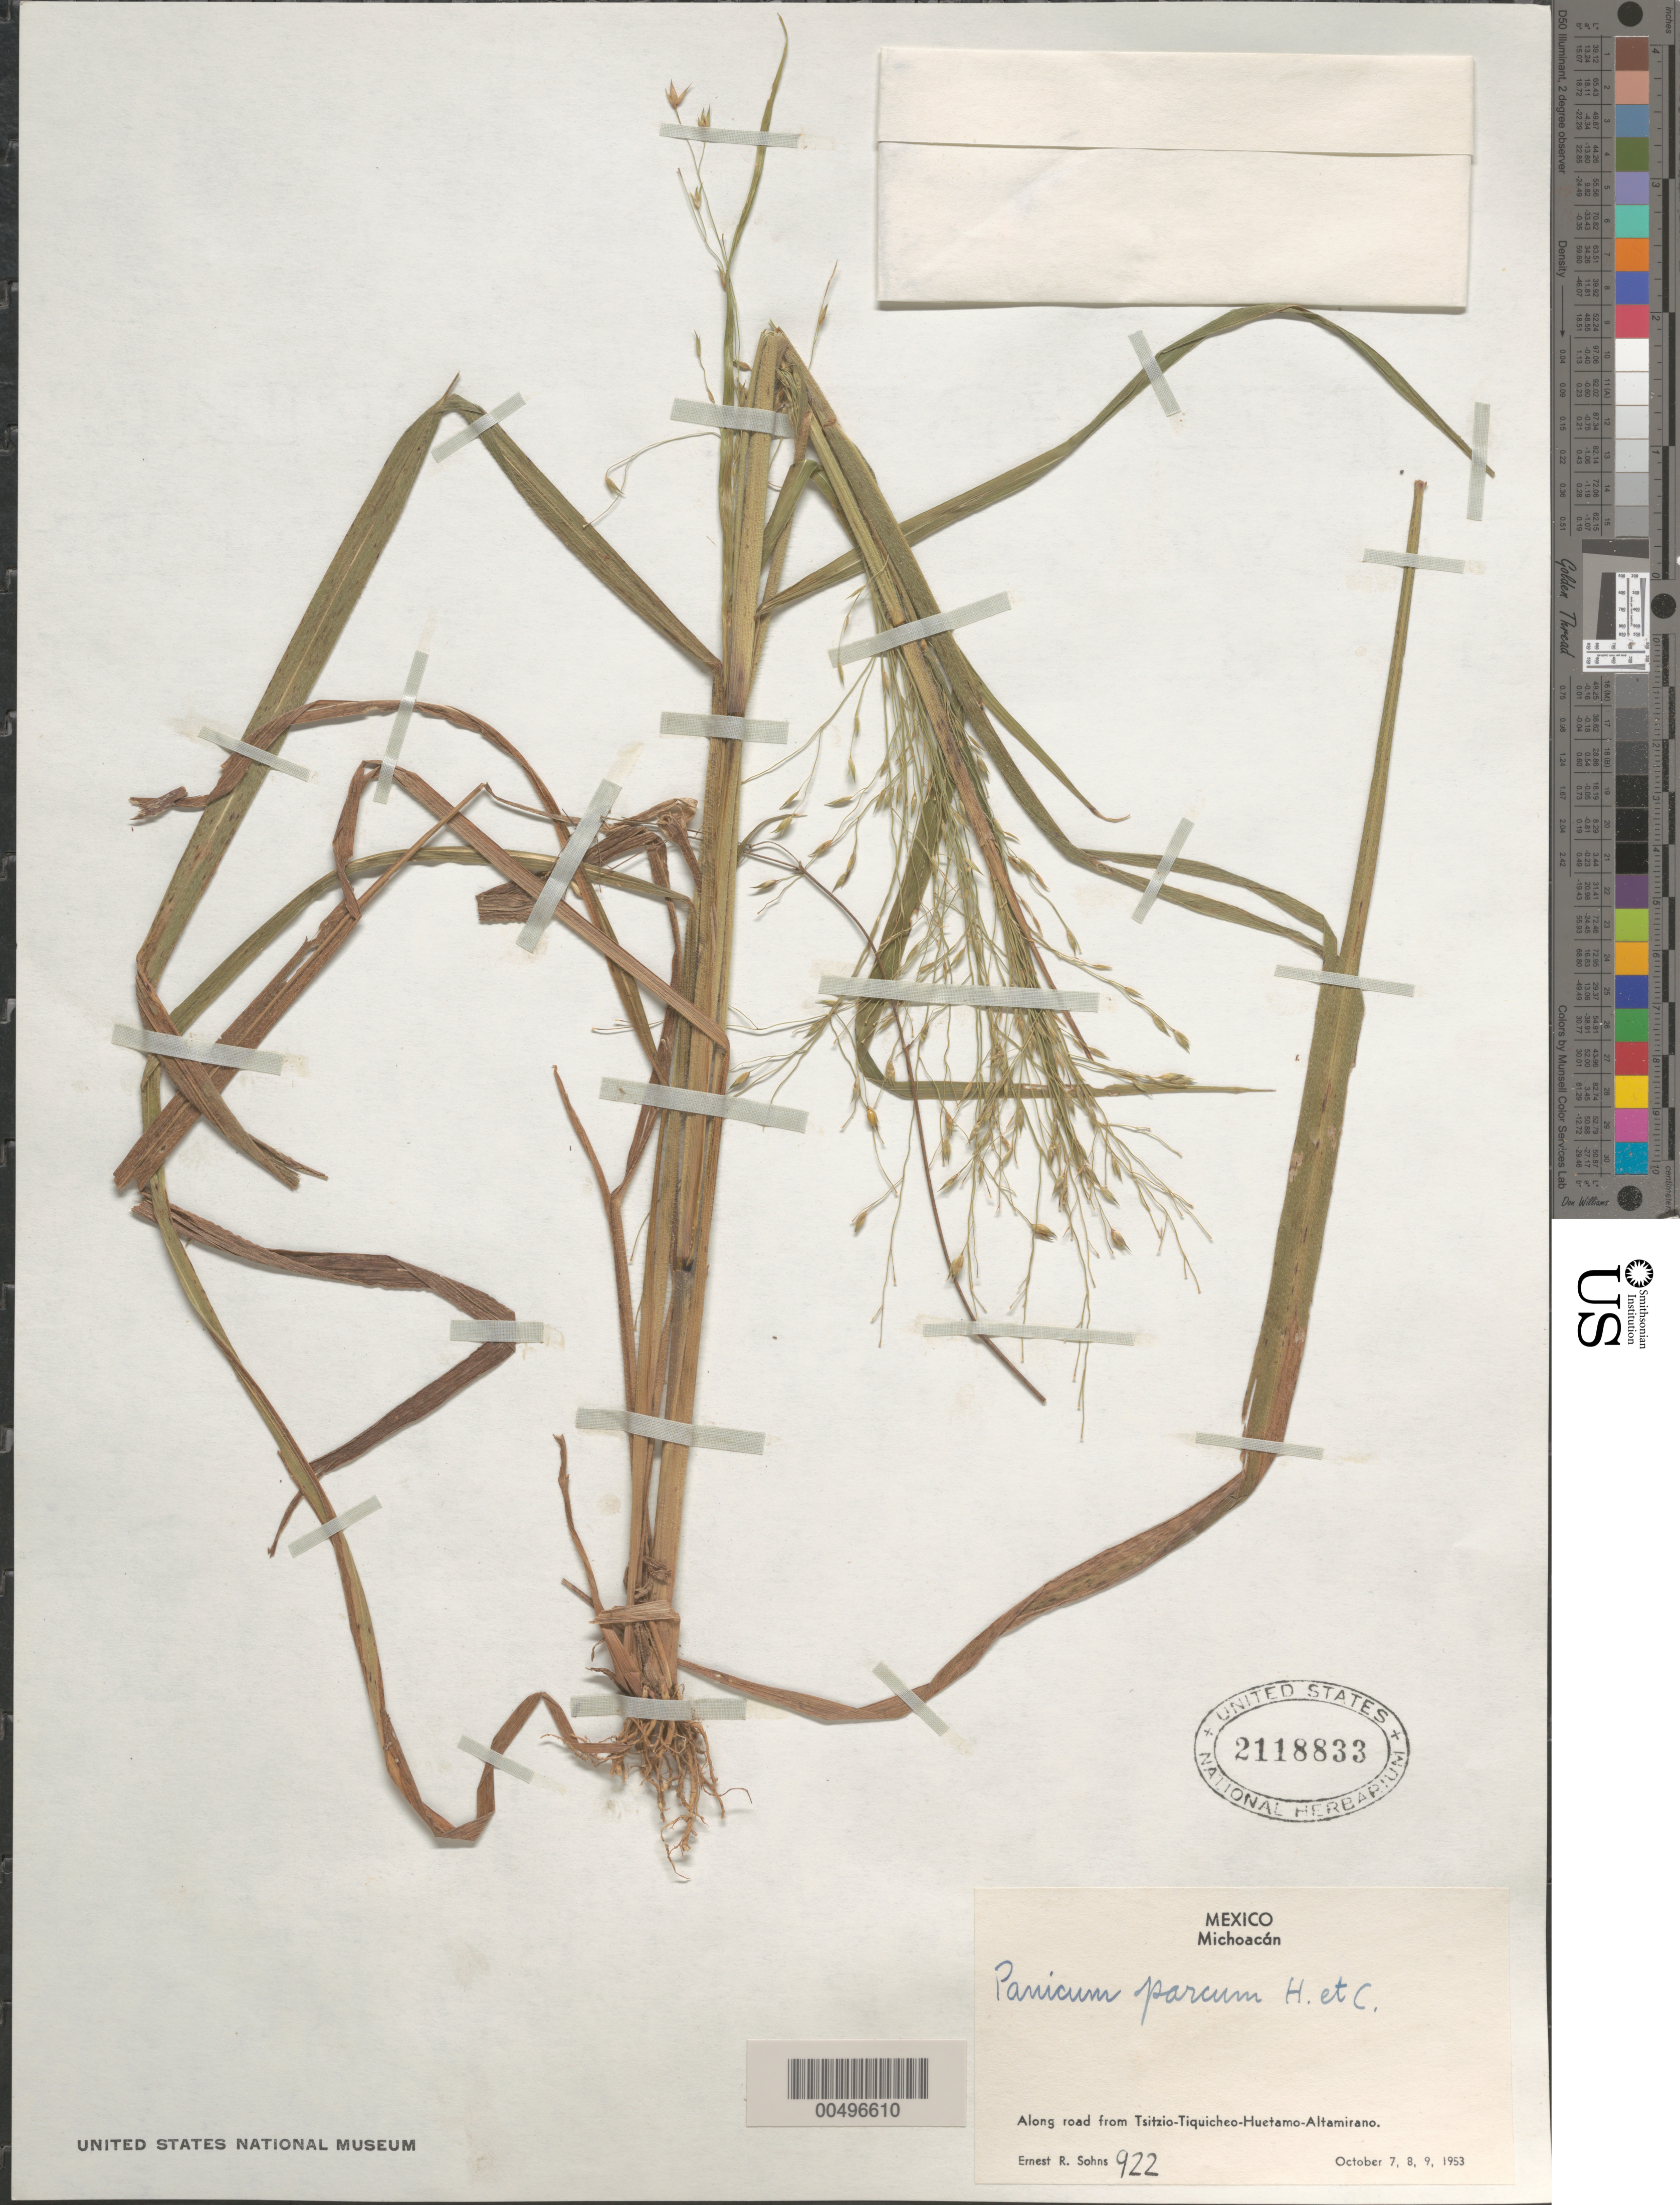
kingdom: Plantae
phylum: Tracheophyta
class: Liliopsida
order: Poales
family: Poaceae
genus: Panicum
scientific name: Panicum parcum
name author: Hitchc. & Chase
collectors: E. R. Sohns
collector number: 922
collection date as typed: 7 Oct 1953 to 9 Oct 1953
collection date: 1953-10-07/1953-10-09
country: Mexico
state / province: Michoacán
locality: Along rd from Tsitzio-Tiquicheo-Huetamo-Altamirano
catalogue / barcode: US 2118833